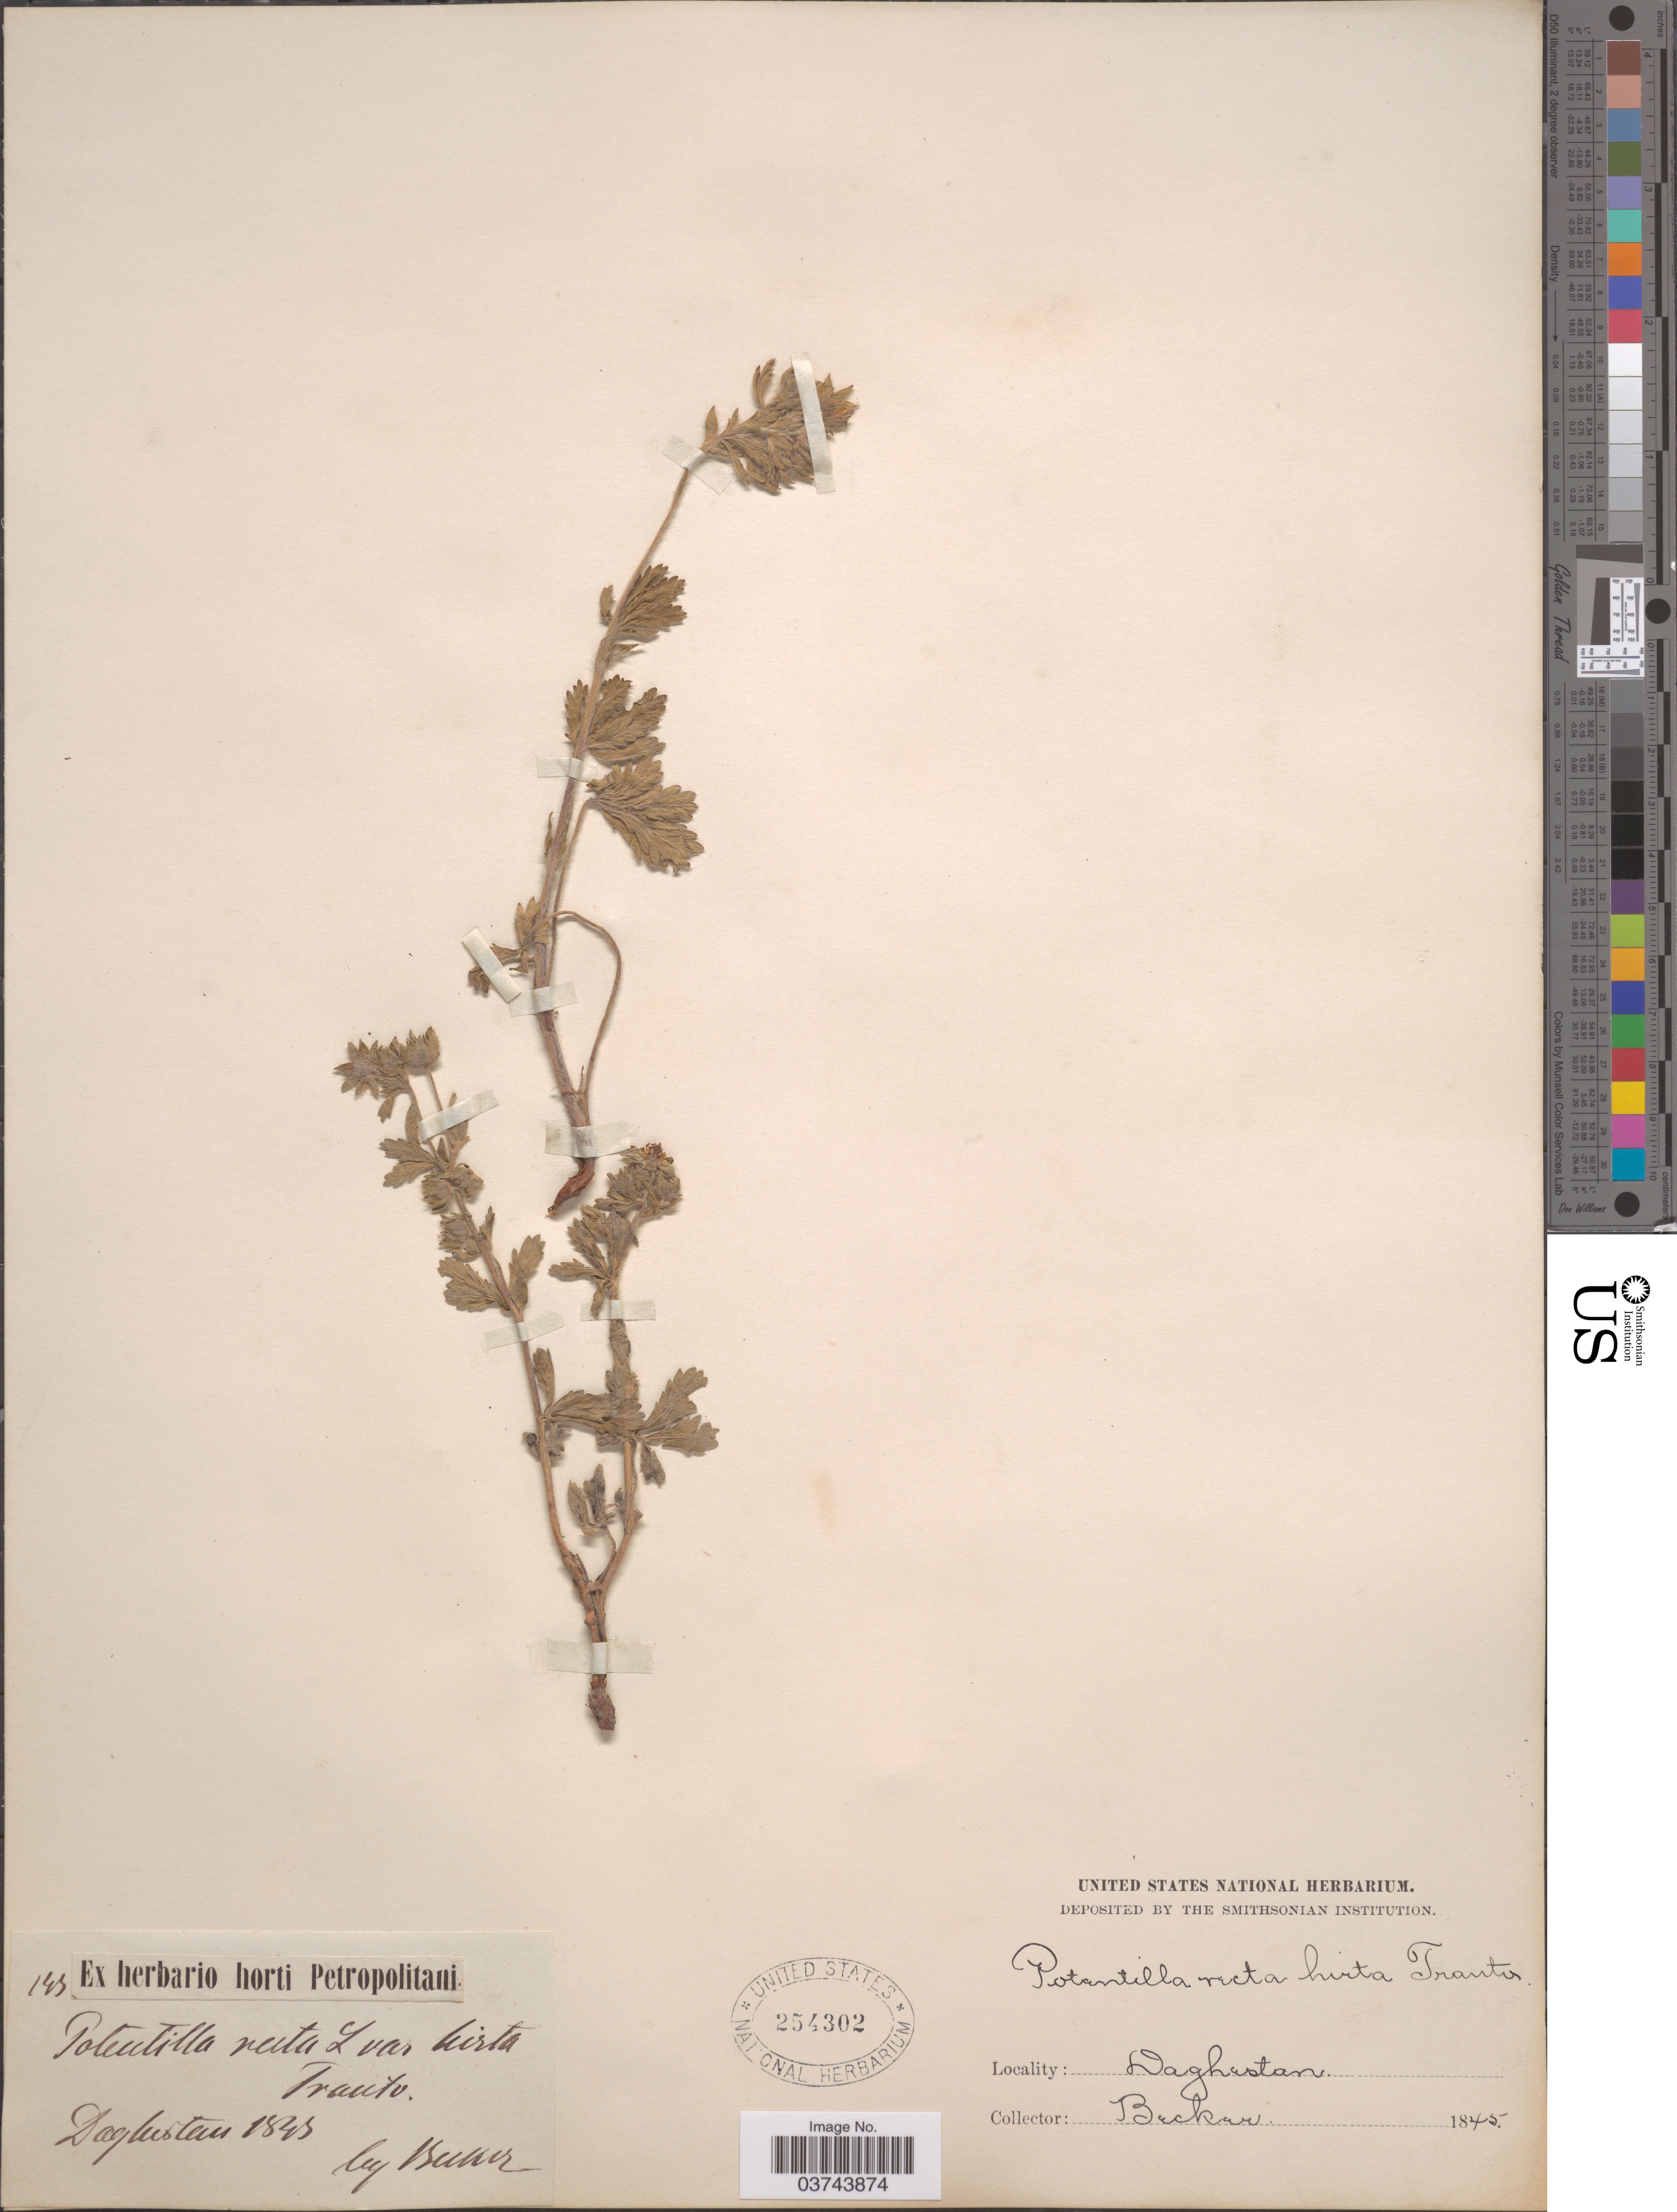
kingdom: Plantae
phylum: Tracheophyta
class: Magnoliopsida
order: Rosales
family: Rosaceae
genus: Potentilla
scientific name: Potentilla recta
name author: L.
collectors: -. Becker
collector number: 145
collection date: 1845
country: Russian Federation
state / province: Dagestan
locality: Daghestan.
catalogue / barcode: US 254302